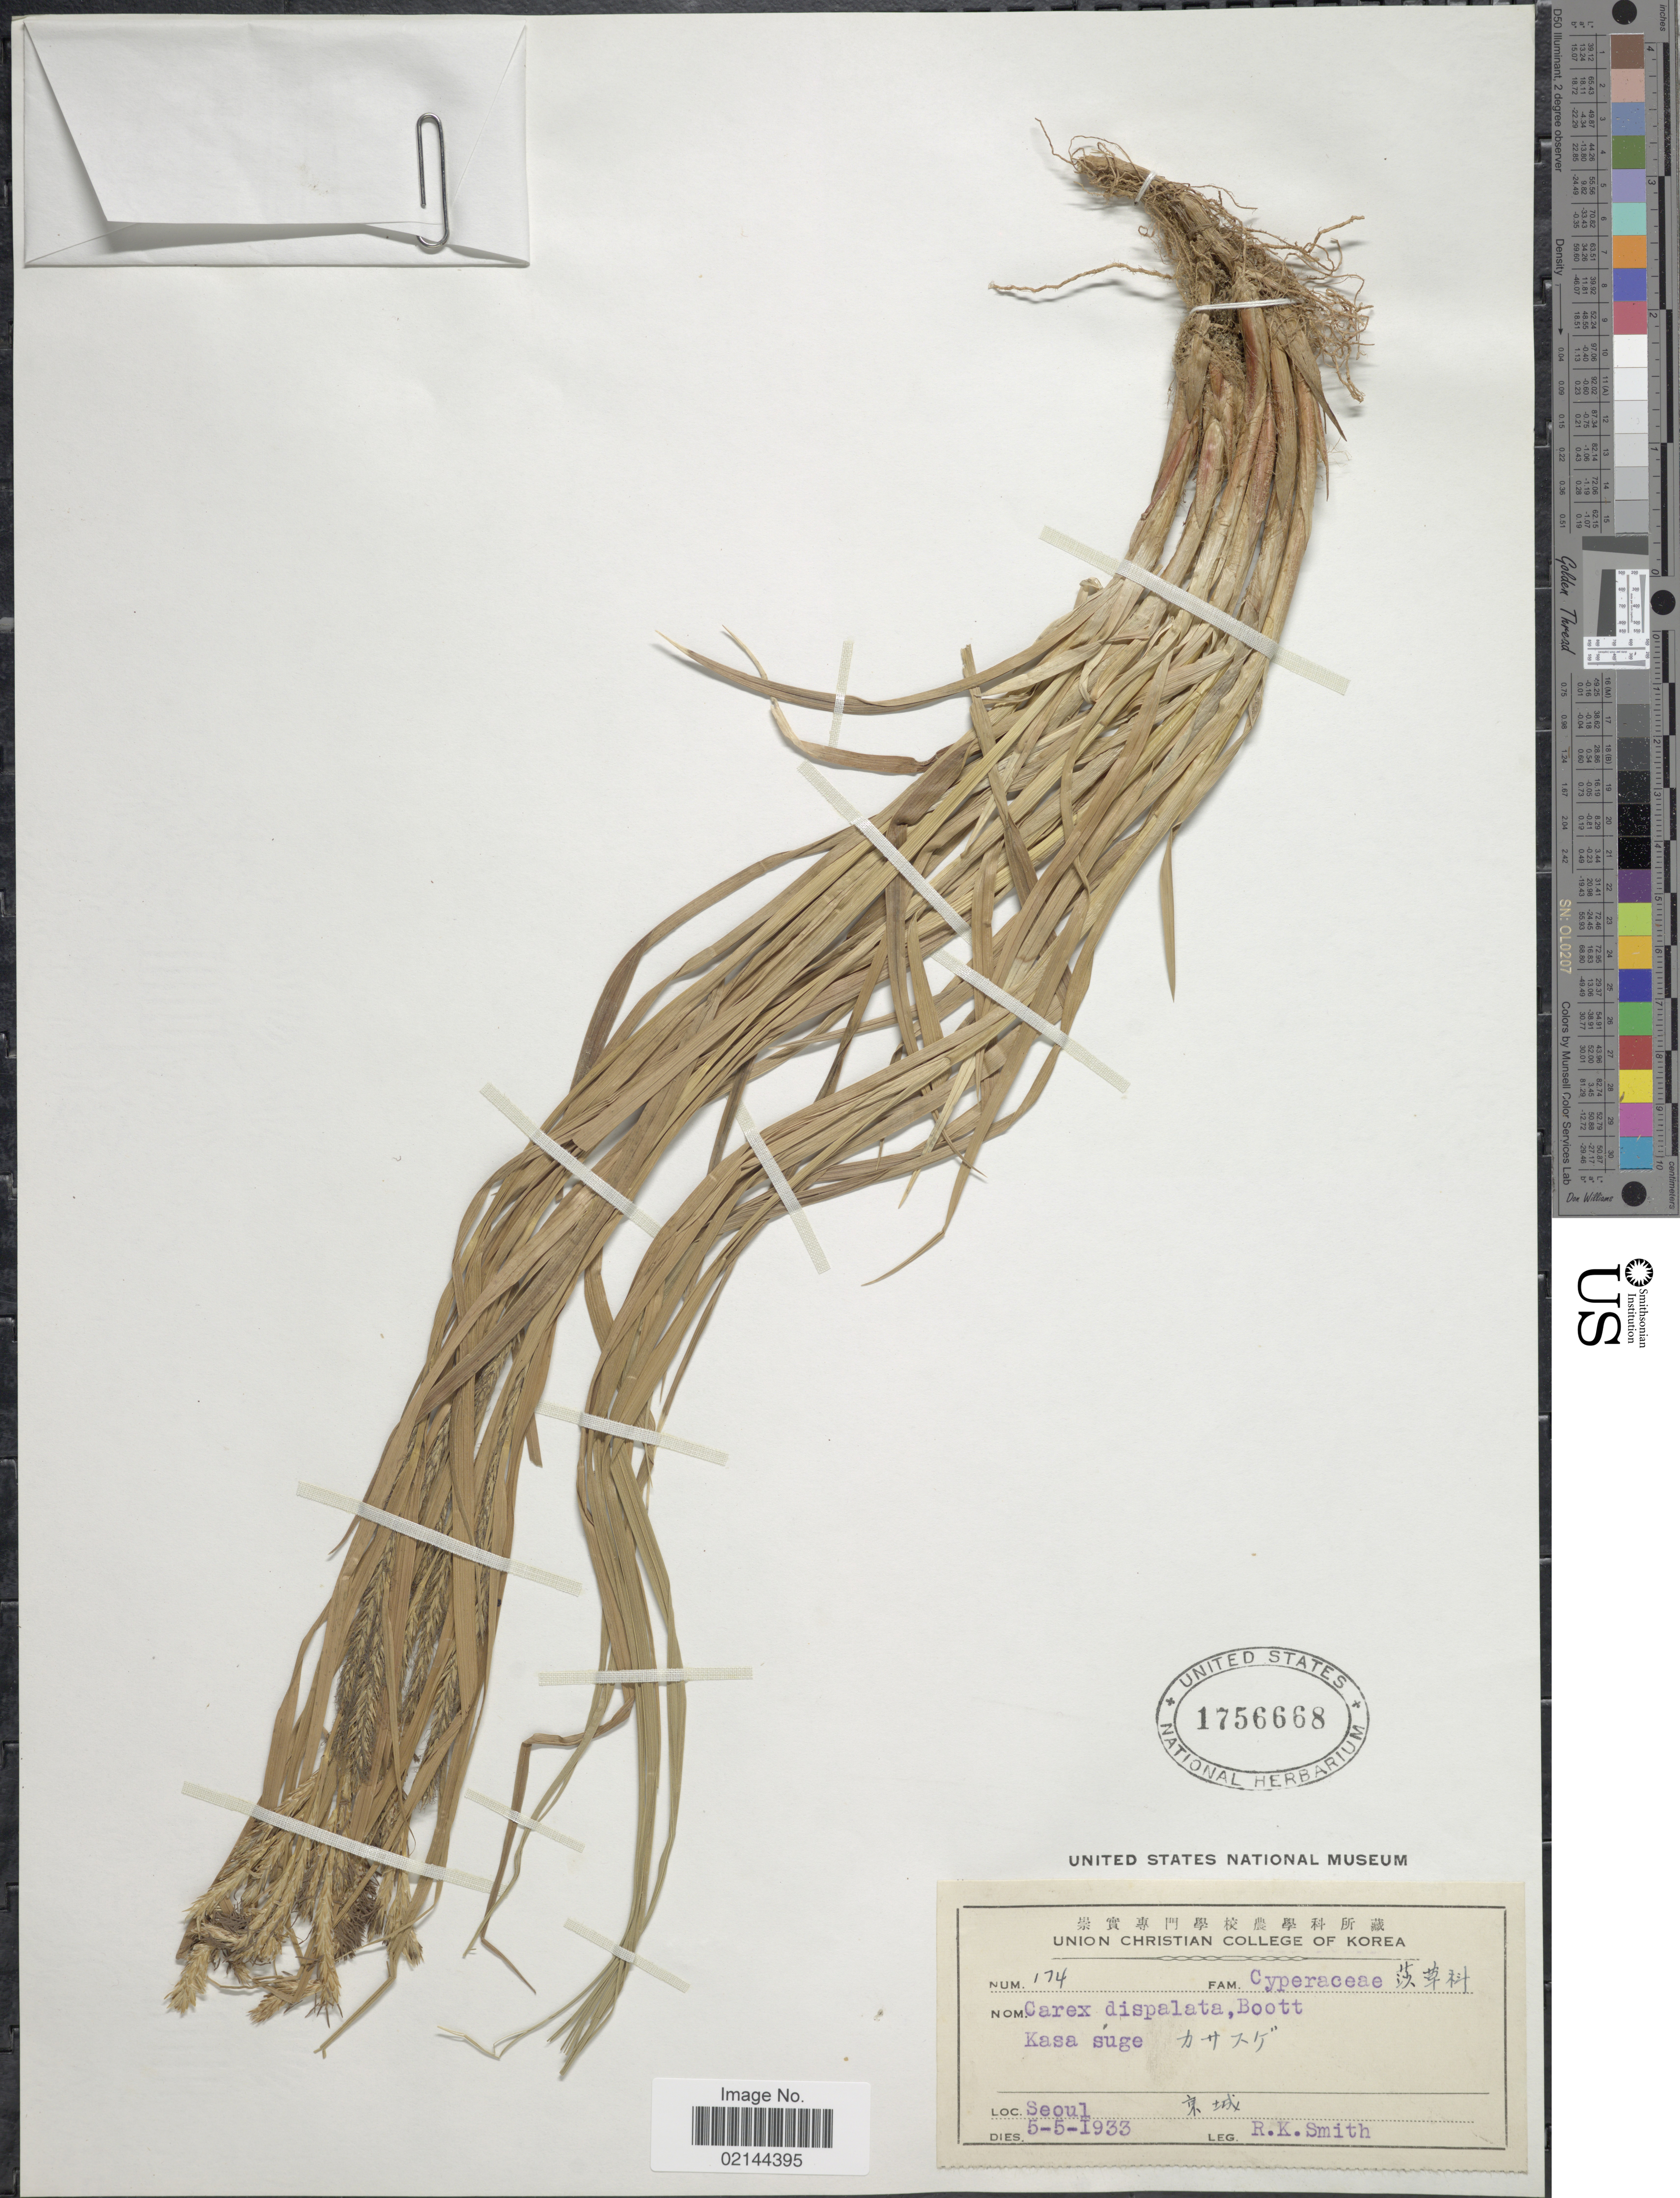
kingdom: Plantae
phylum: Tracheophyta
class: Liliopsida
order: Poales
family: Cyperaceae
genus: Carex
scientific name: Carex dispalata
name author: Boott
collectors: R. Smith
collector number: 174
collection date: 1933-05-05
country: South Korea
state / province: Seoul Special City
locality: Kasa suge. Seoul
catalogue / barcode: US 1756668